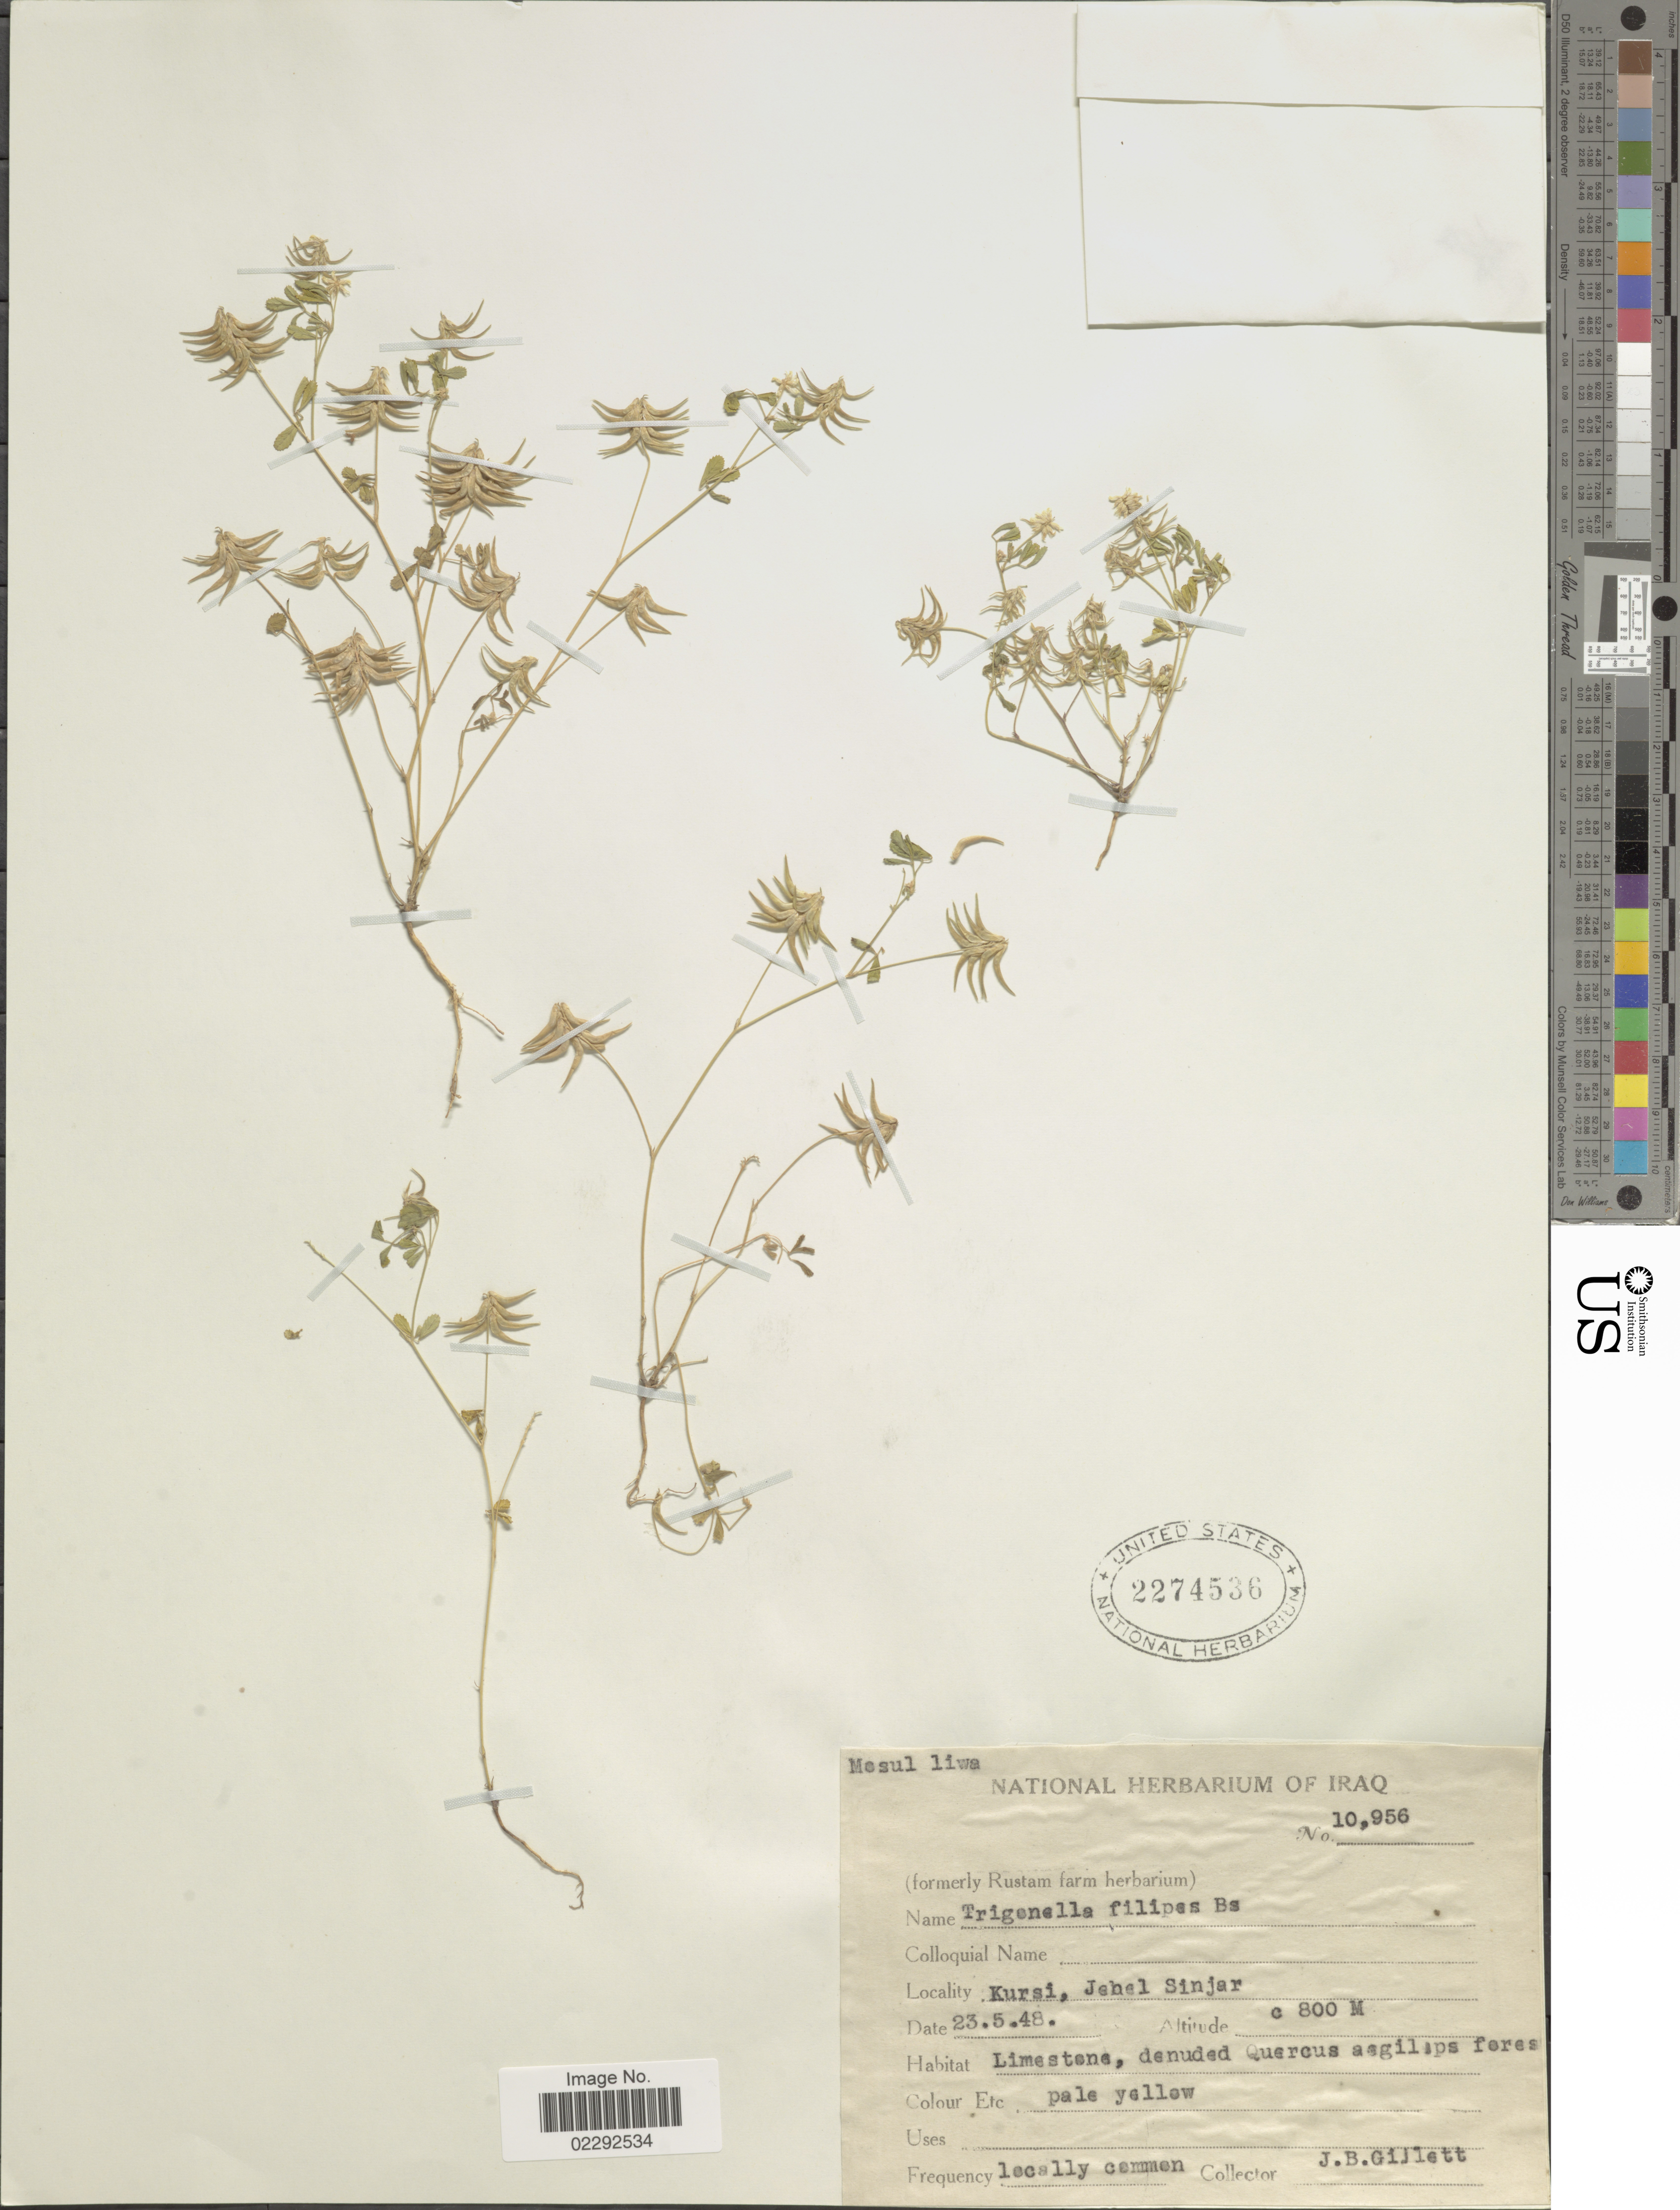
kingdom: Plantae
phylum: Tracheophyta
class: Magnoliopsida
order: Fabales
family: Fabaceae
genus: Trigonella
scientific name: Trigonella filipes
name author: Boiss.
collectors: J. B. Gillett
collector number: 10956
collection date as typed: Transcribed d/m/y: 23/5/48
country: Iraq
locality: Mesul liwa. Kursi, Jehel Sinjar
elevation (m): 800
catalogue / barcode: US 2274536